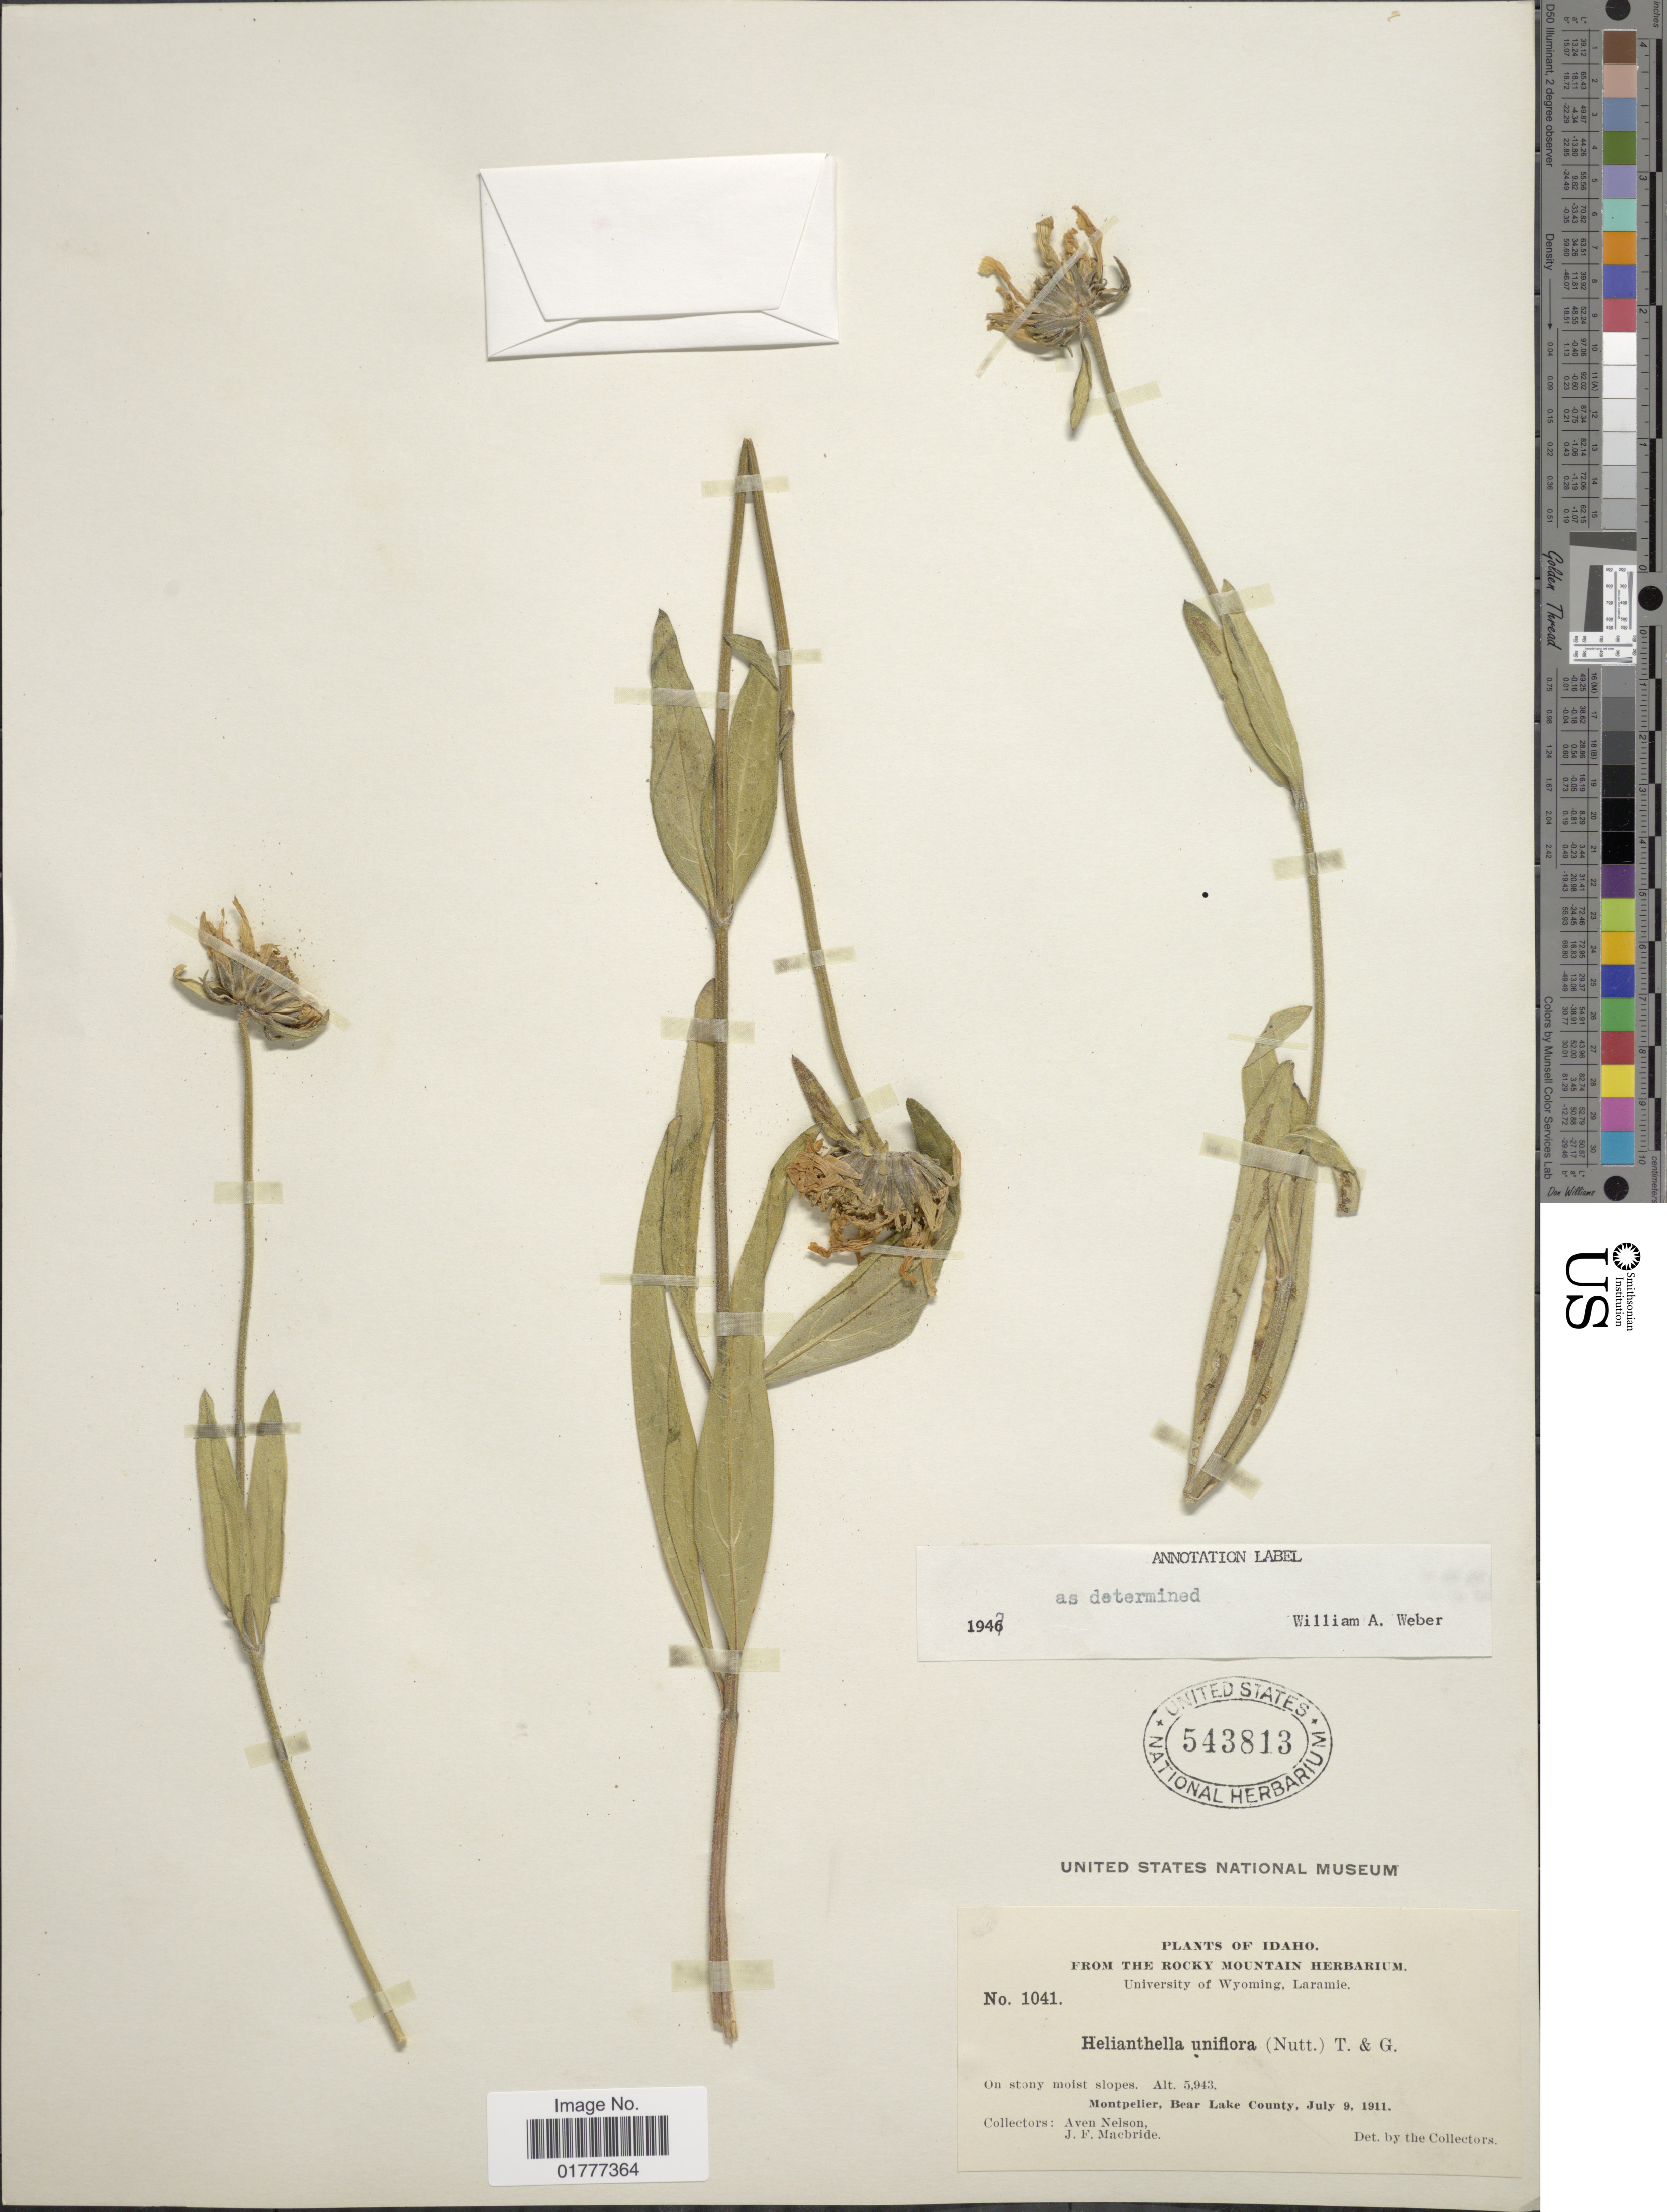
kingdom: Plantae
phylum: Tracheophyta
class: Magnoliopsida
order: Asterales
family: Asteraceae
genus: Helianthella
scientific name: Helianthella uniflora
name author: Torr. & A. Gray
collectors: A. Nelson & J. F. Macbride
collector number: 1041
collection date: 1911-07-09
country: United States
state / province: Idaho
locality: On stony moist slopes, Montpelier, Bear Lake County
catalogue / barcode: US 543813